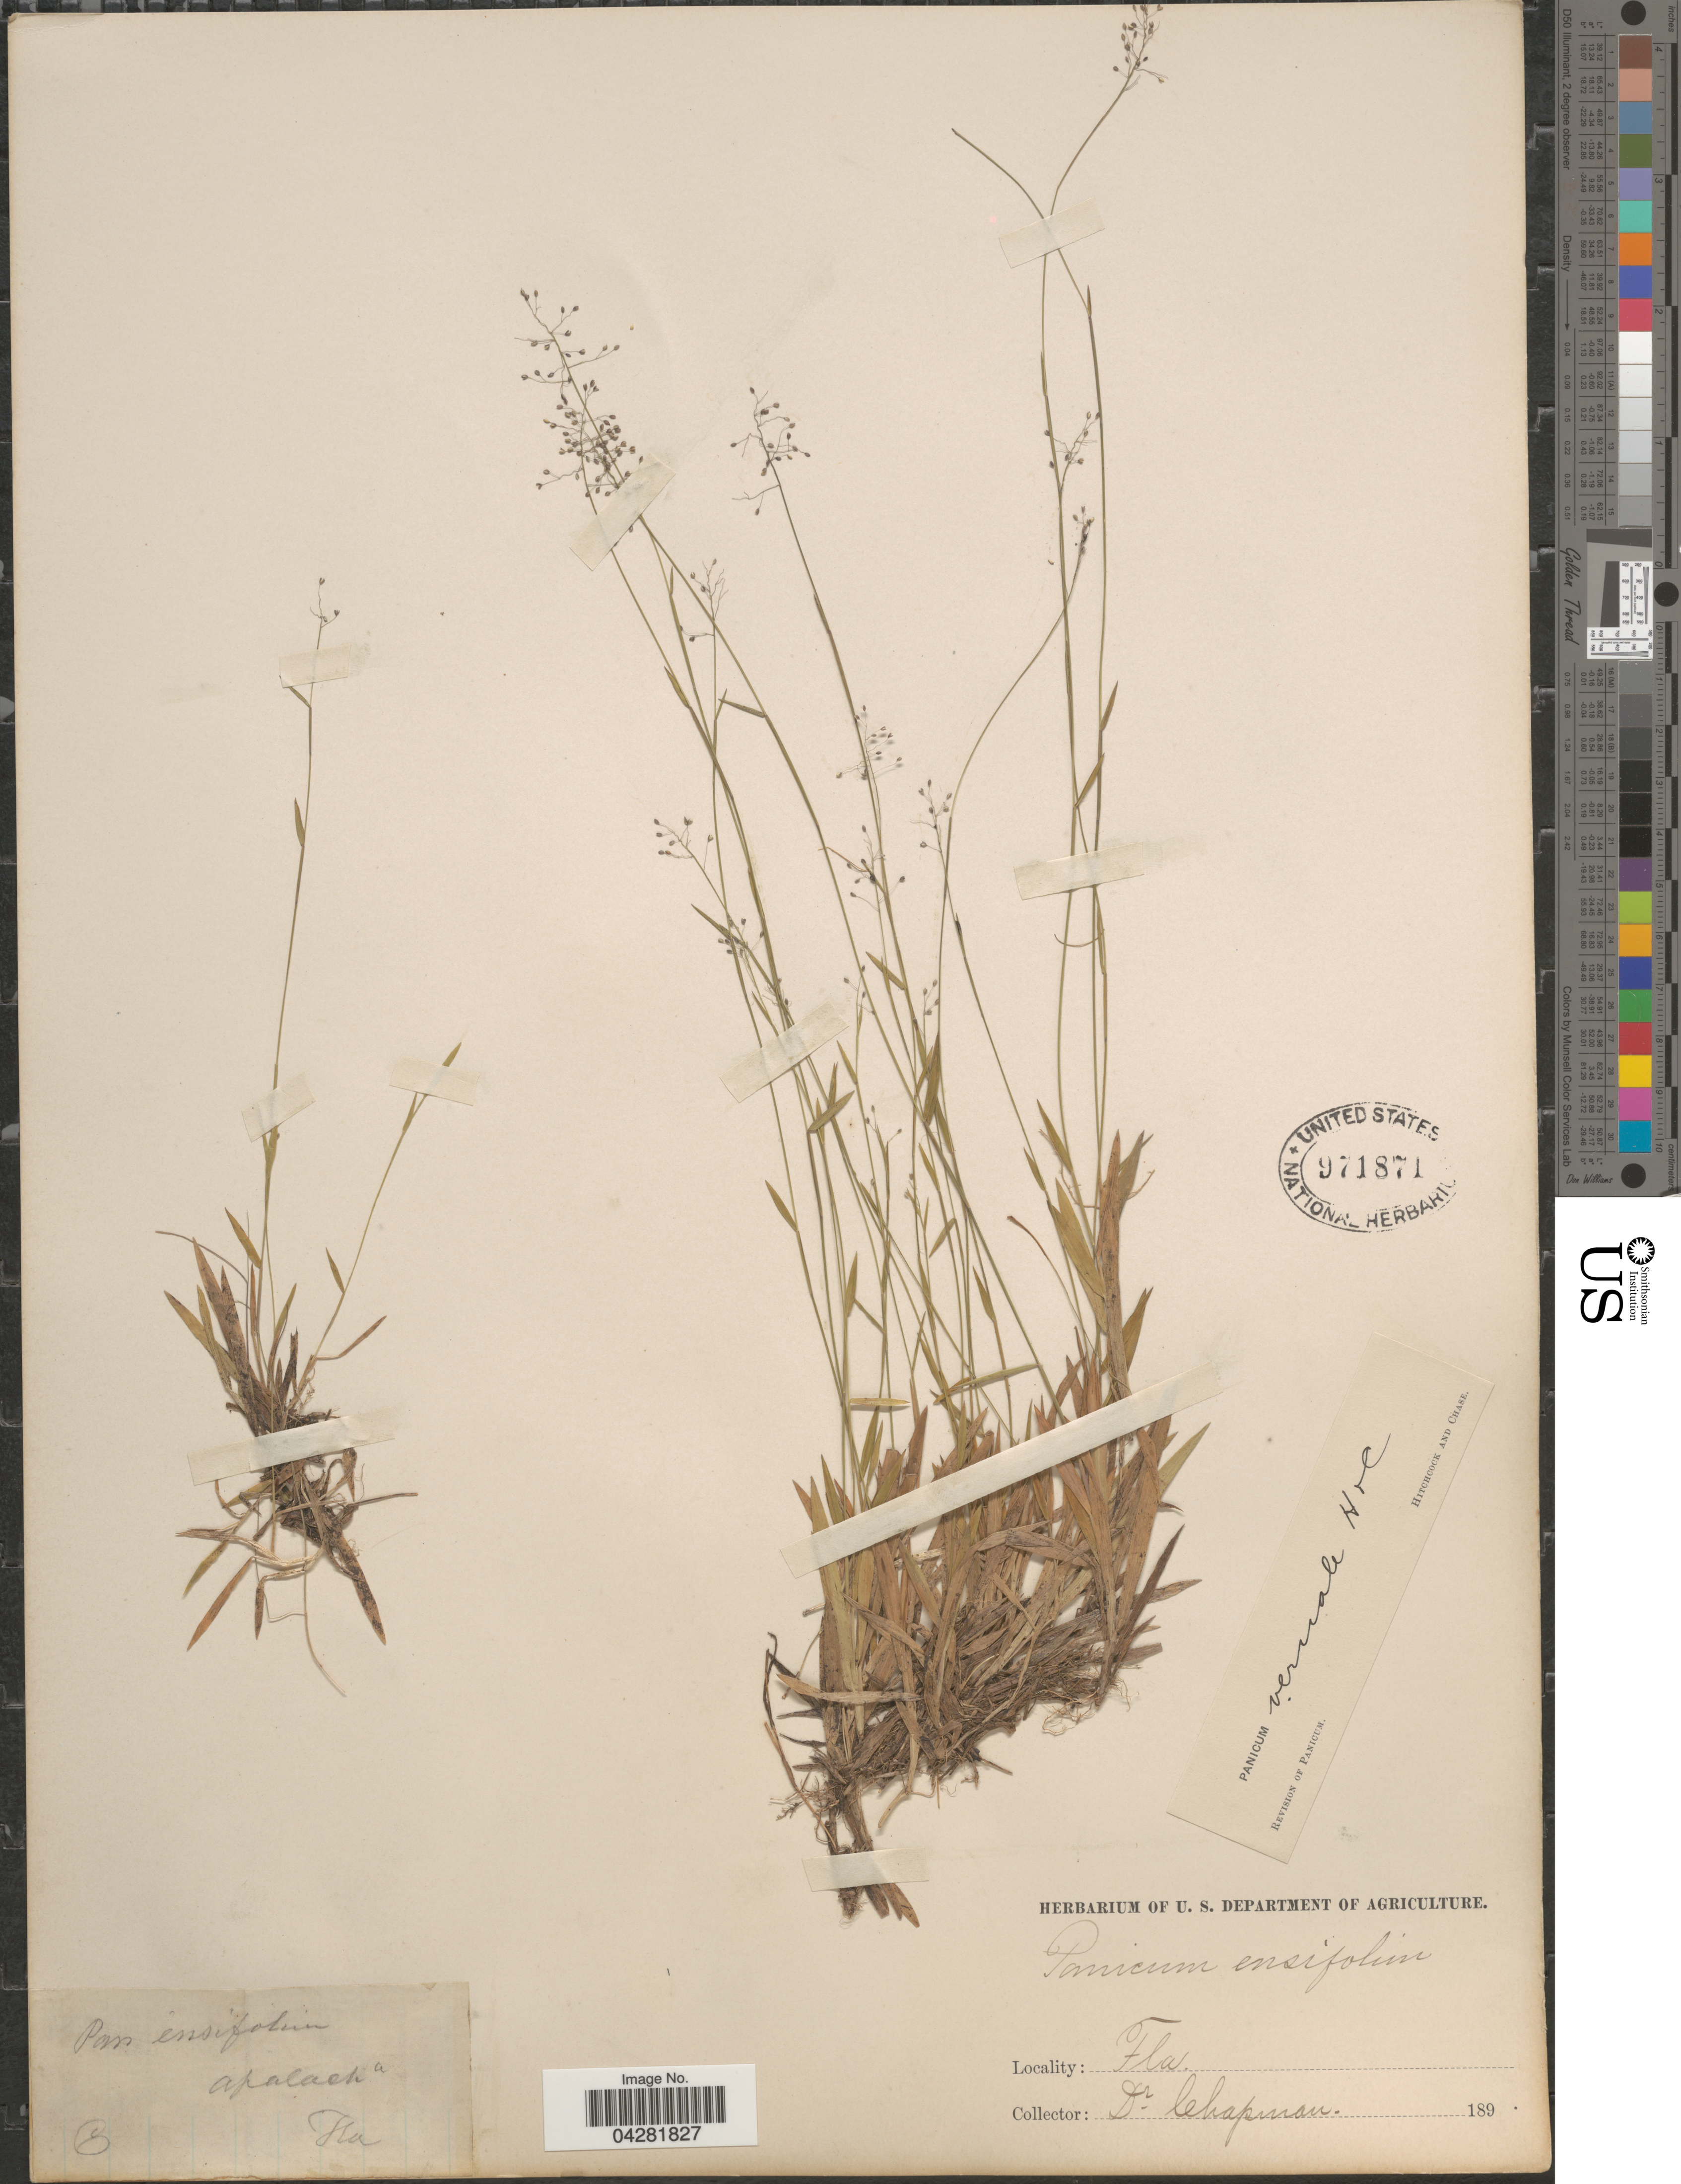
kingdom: Plantae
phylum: Tracheophyta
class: Liliopsida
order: Poales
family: Poaceae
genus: Dichanthelium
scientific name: Dichanthelium ensifolium var. ensifolium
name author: (Baldwin ex Elliot) Gould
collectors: A. Chapman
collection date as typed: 189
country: United States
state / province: Florida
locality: Apalach.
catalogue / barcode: US 971871